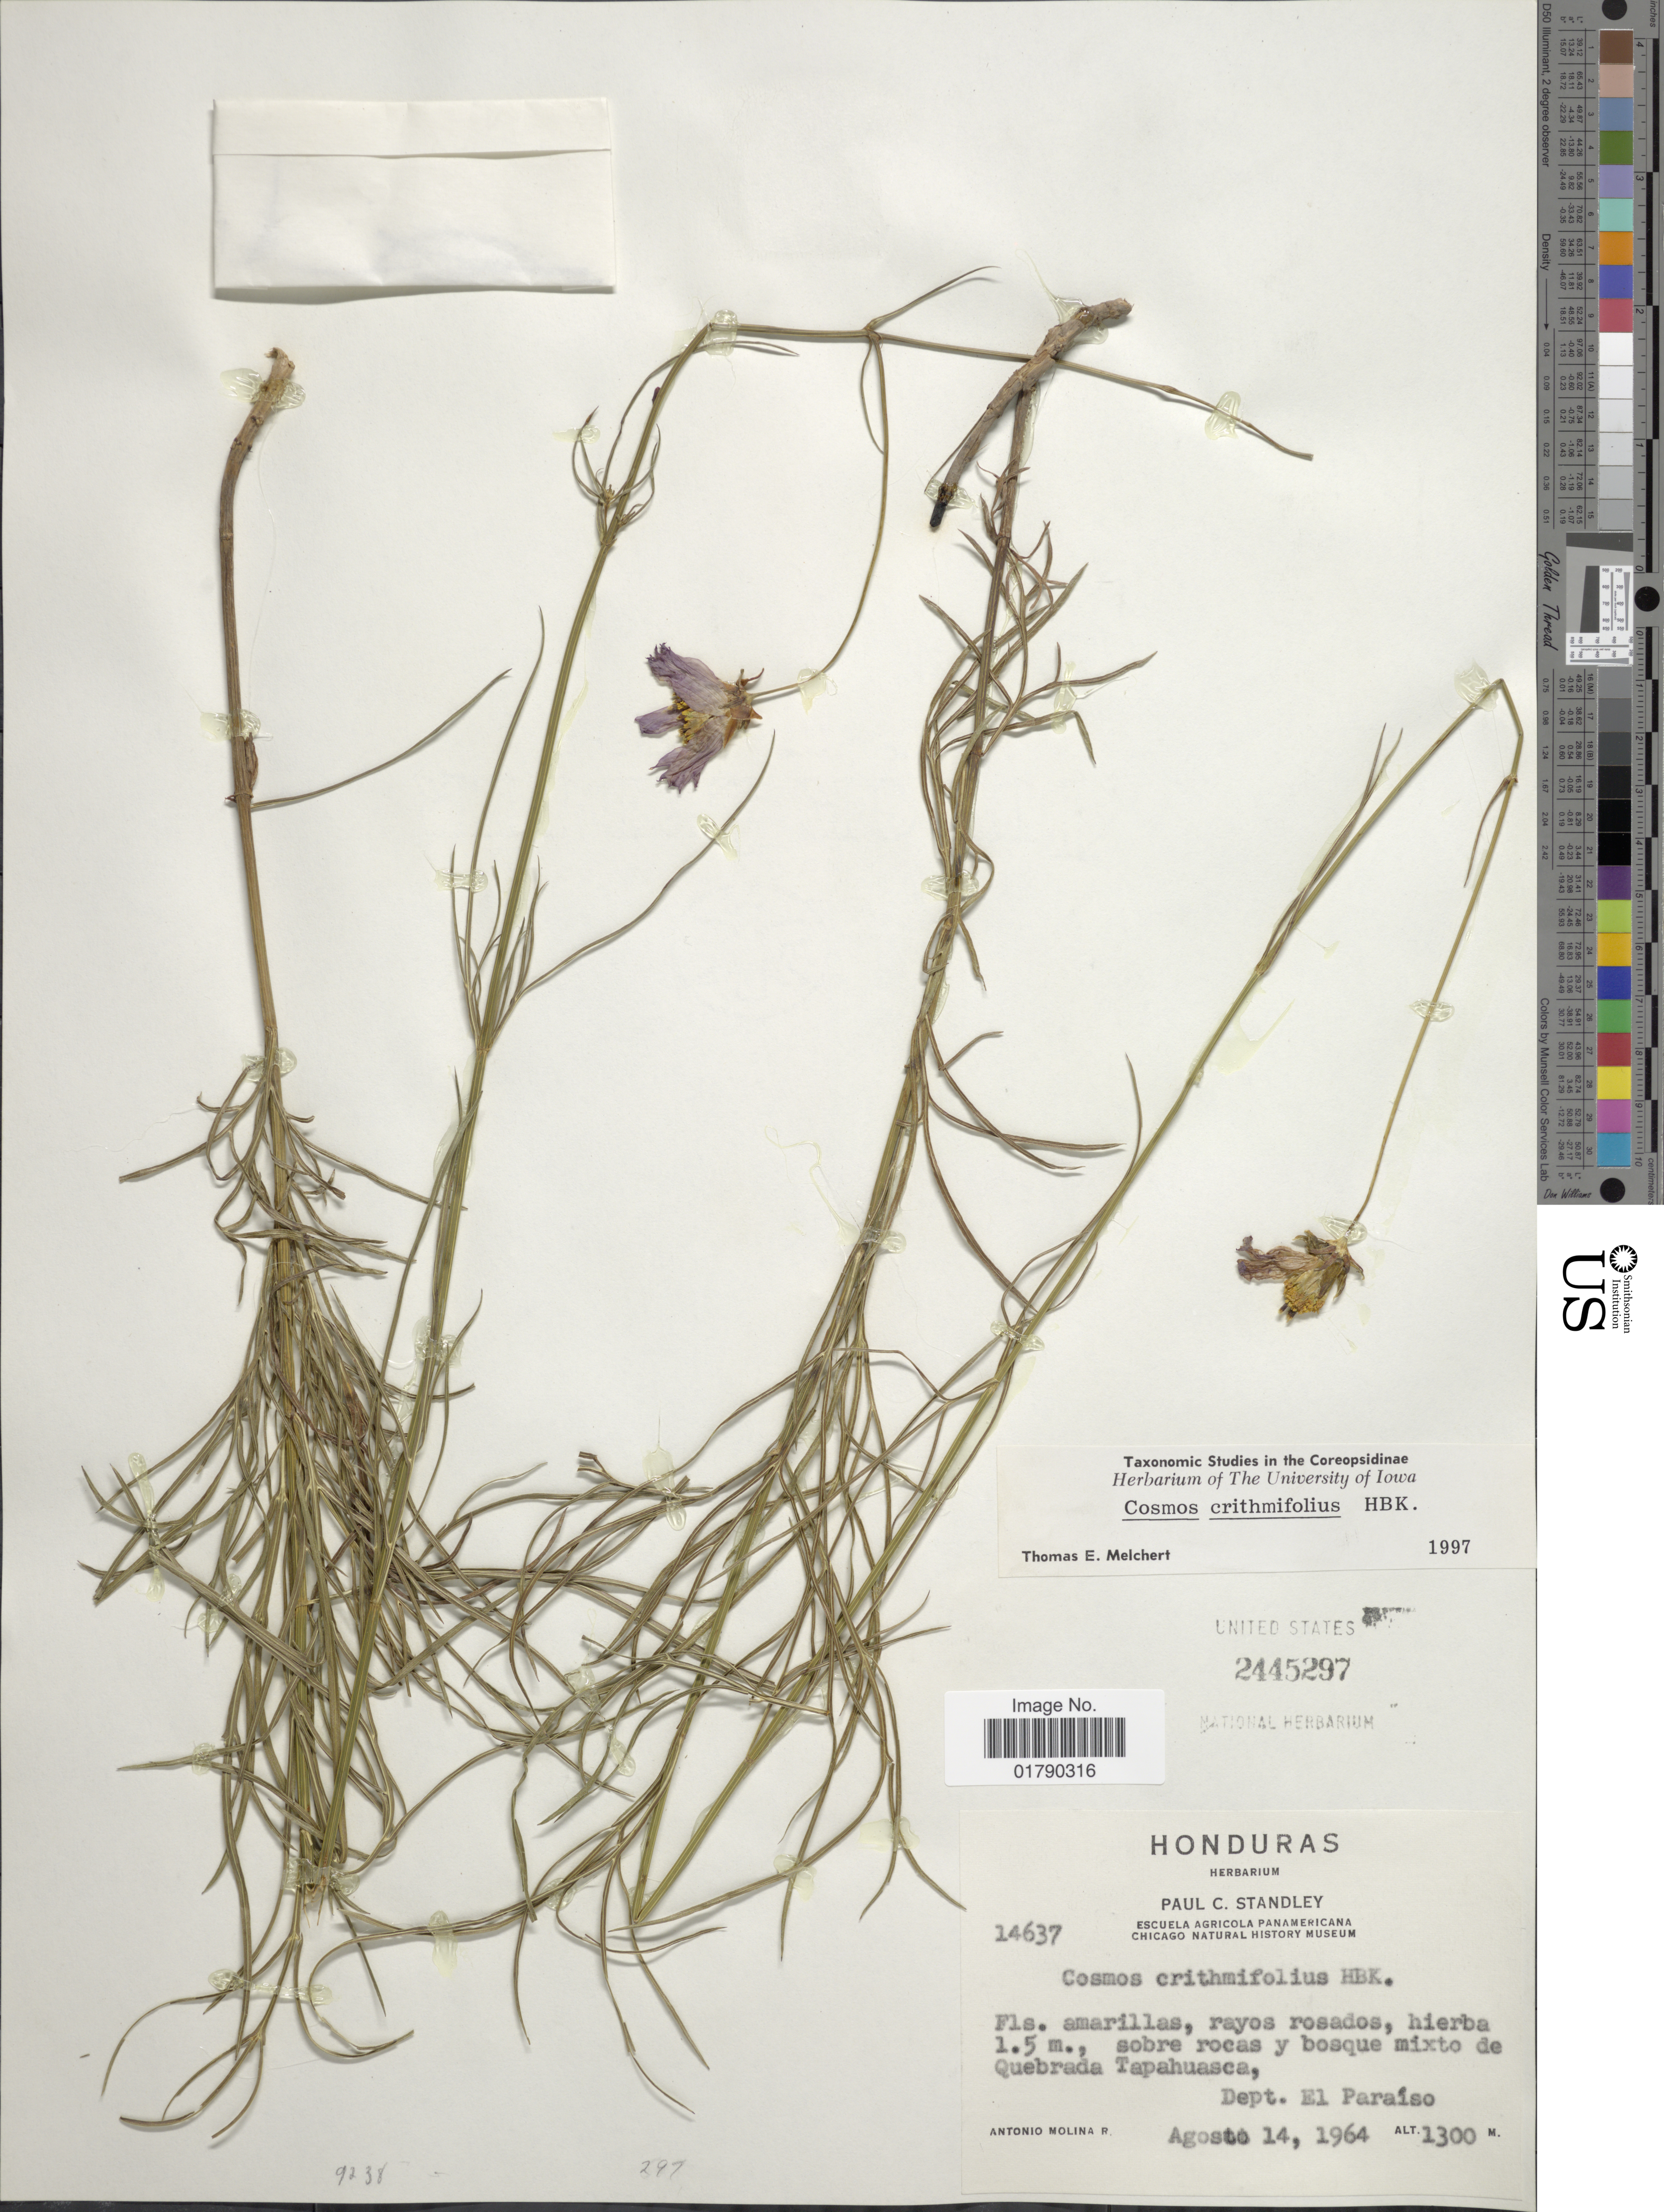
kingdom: Plantae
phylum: Tracheophyta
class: Magnoliopsida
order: Asterales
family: Asteraceae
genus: Cosmos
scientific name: Cosmos crithmifolius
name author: Kunth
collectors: A. Molina R.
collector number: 14637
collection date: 1964-08-14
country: Honduras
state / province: El Paraíso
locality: Sobre rocas y bosque mixto de Quebrada Tapahuasca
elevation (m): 1300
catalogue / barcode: US 2445297